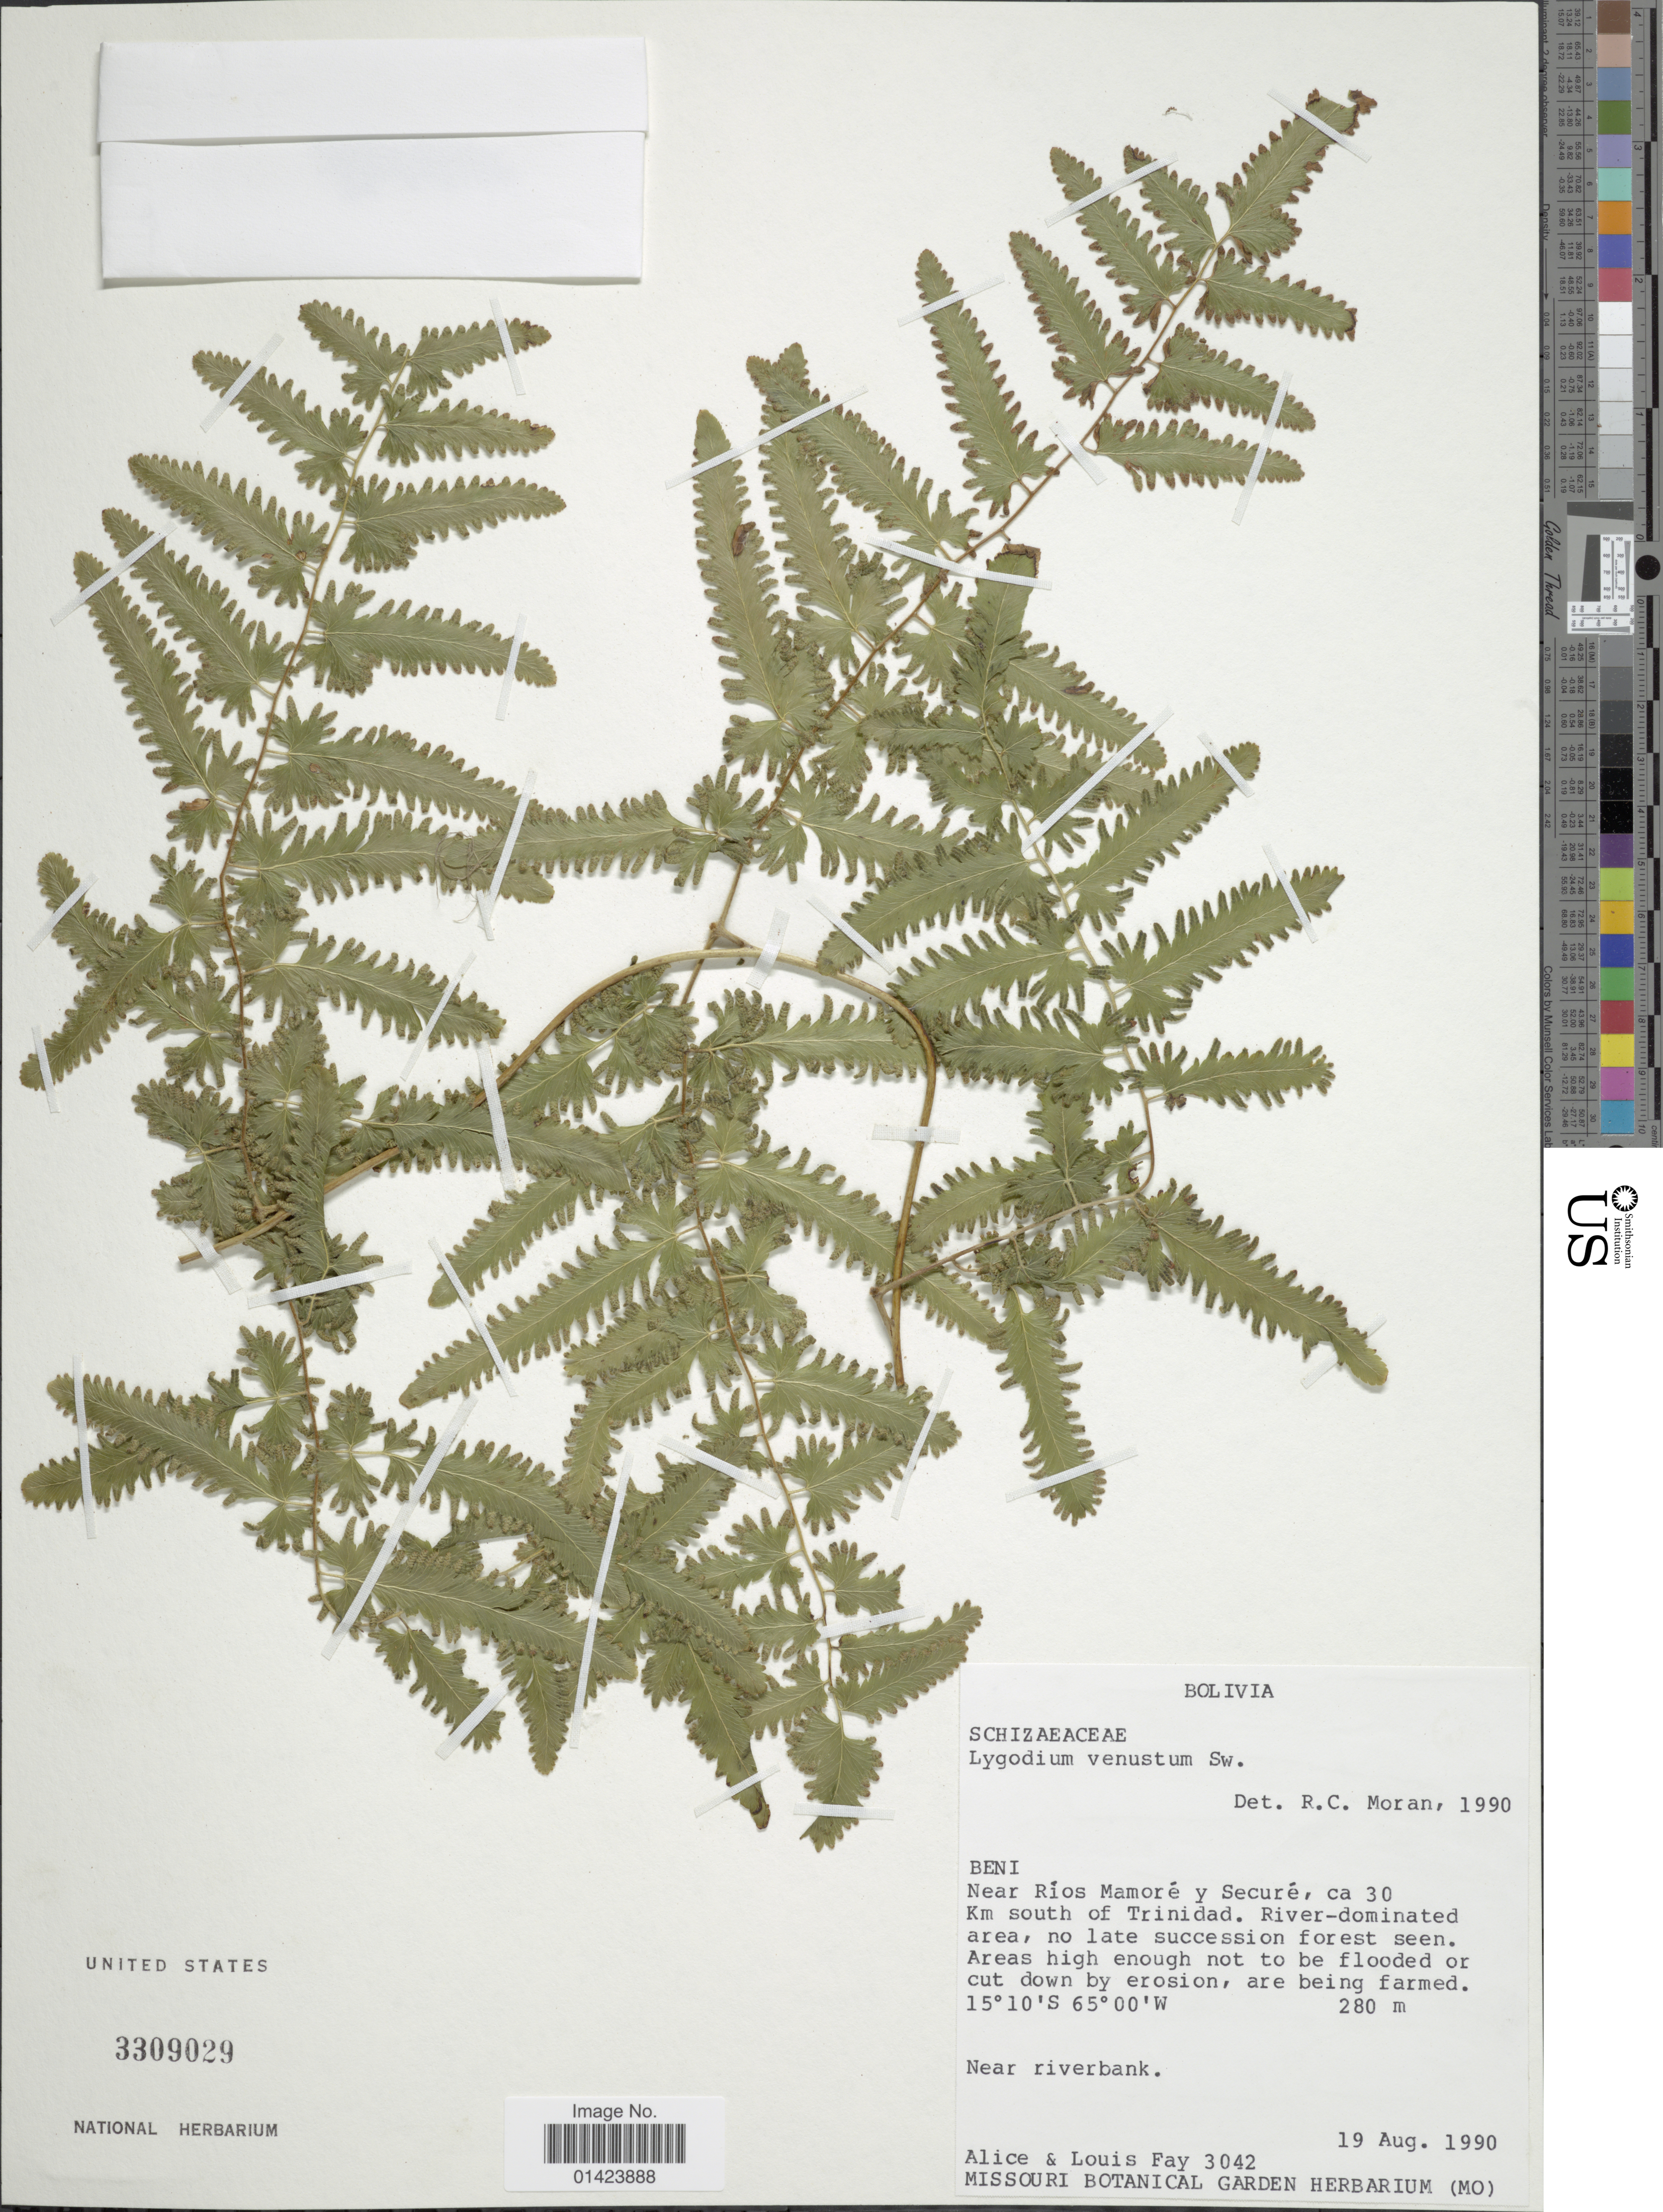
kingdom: Plantae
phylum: Tracheophyta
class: Polypodiopsida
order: Schizaeales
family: Lygodiaceae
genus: Lygodium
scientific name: Lygodium venustum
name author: Sw.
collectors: A. Fay & L. Fay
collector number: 3042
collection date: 1990-08-19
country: Bolivia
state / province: Beni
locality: Beni, Nea Rios Mamoré y Securé, ca 30km South of Trinidad, River daminated area, no late succession forest seen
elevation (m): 280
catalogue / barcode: US 3309029